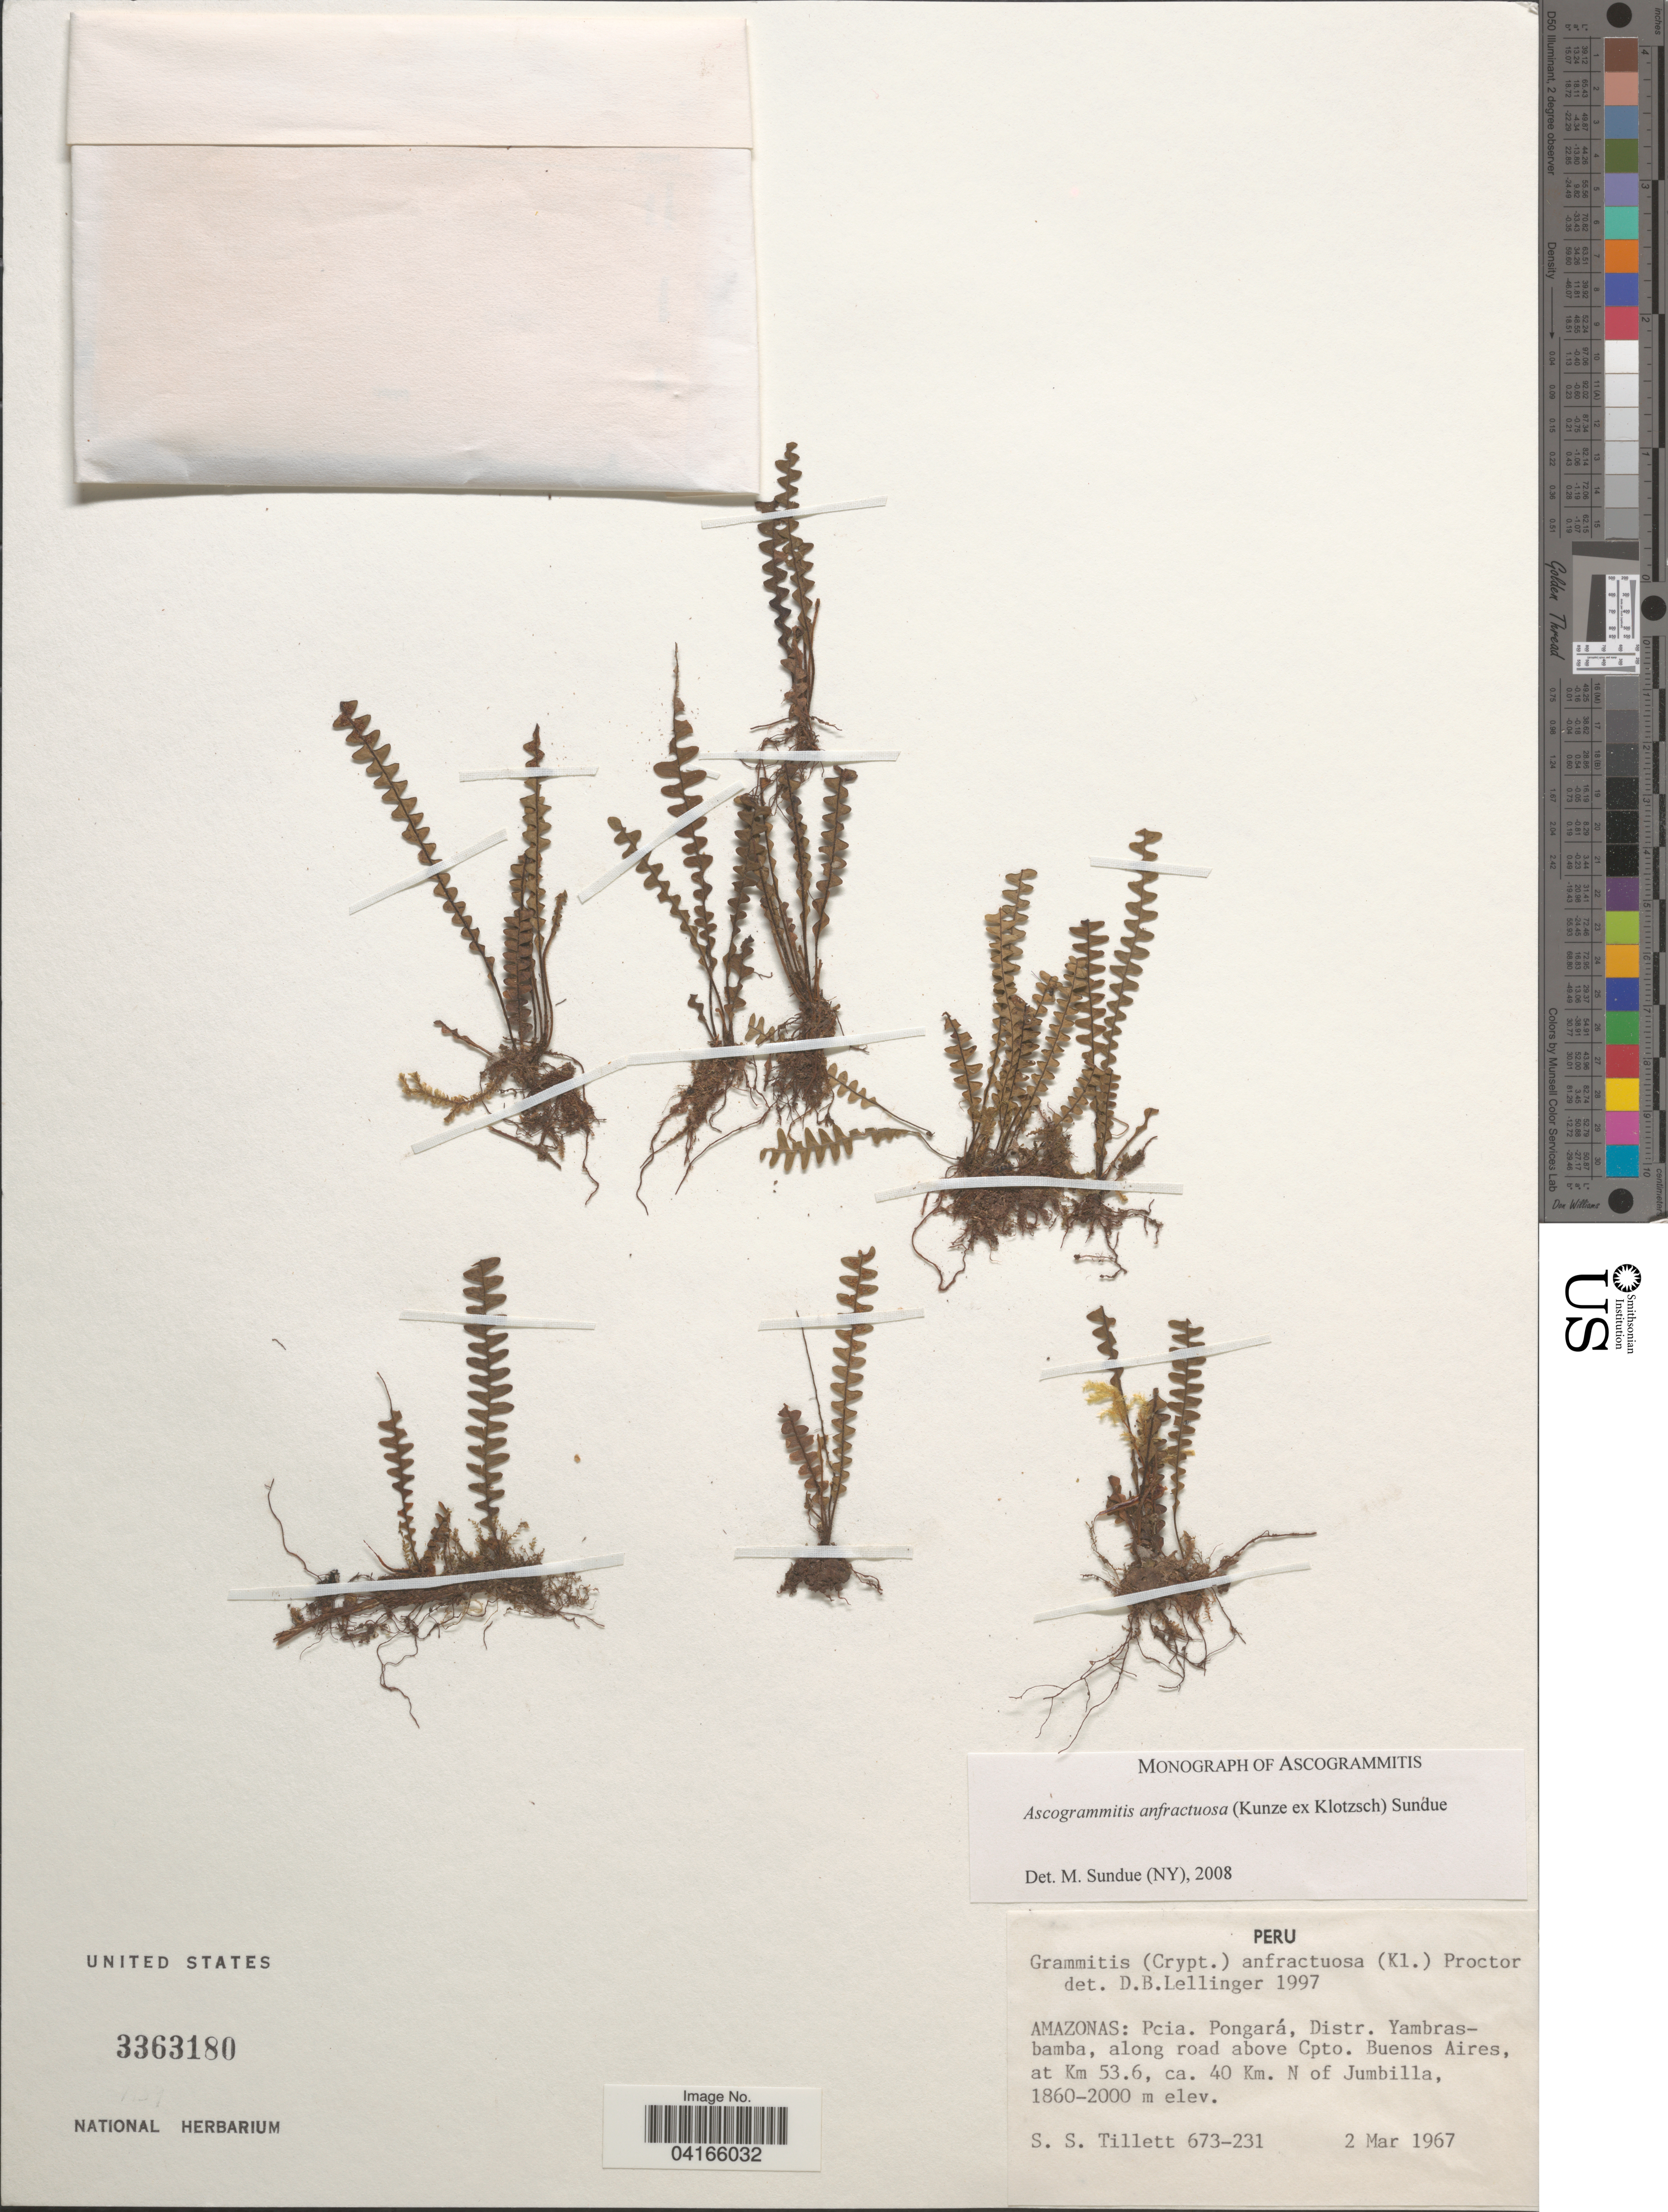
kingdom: Plantae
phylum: Tracheophyta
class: Polypodiopsida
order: Polypodiales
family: Polypodiaceae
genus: Ascogrammitis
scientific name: Ascogrammitis anfractuosa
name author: (Kunze ex Klotzsch) Sundue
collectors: S. S. Tillett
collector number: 673-231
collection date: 1967-03-02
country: Peru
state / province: Amazonas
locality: Pcia. Pongará, Distr. Yambrasbamba, along road above Cpto. Buenos Aires, at Km 53.6, ca. 40 Km. N of Jumbilla.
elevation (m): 1860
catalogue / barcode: US 3363180